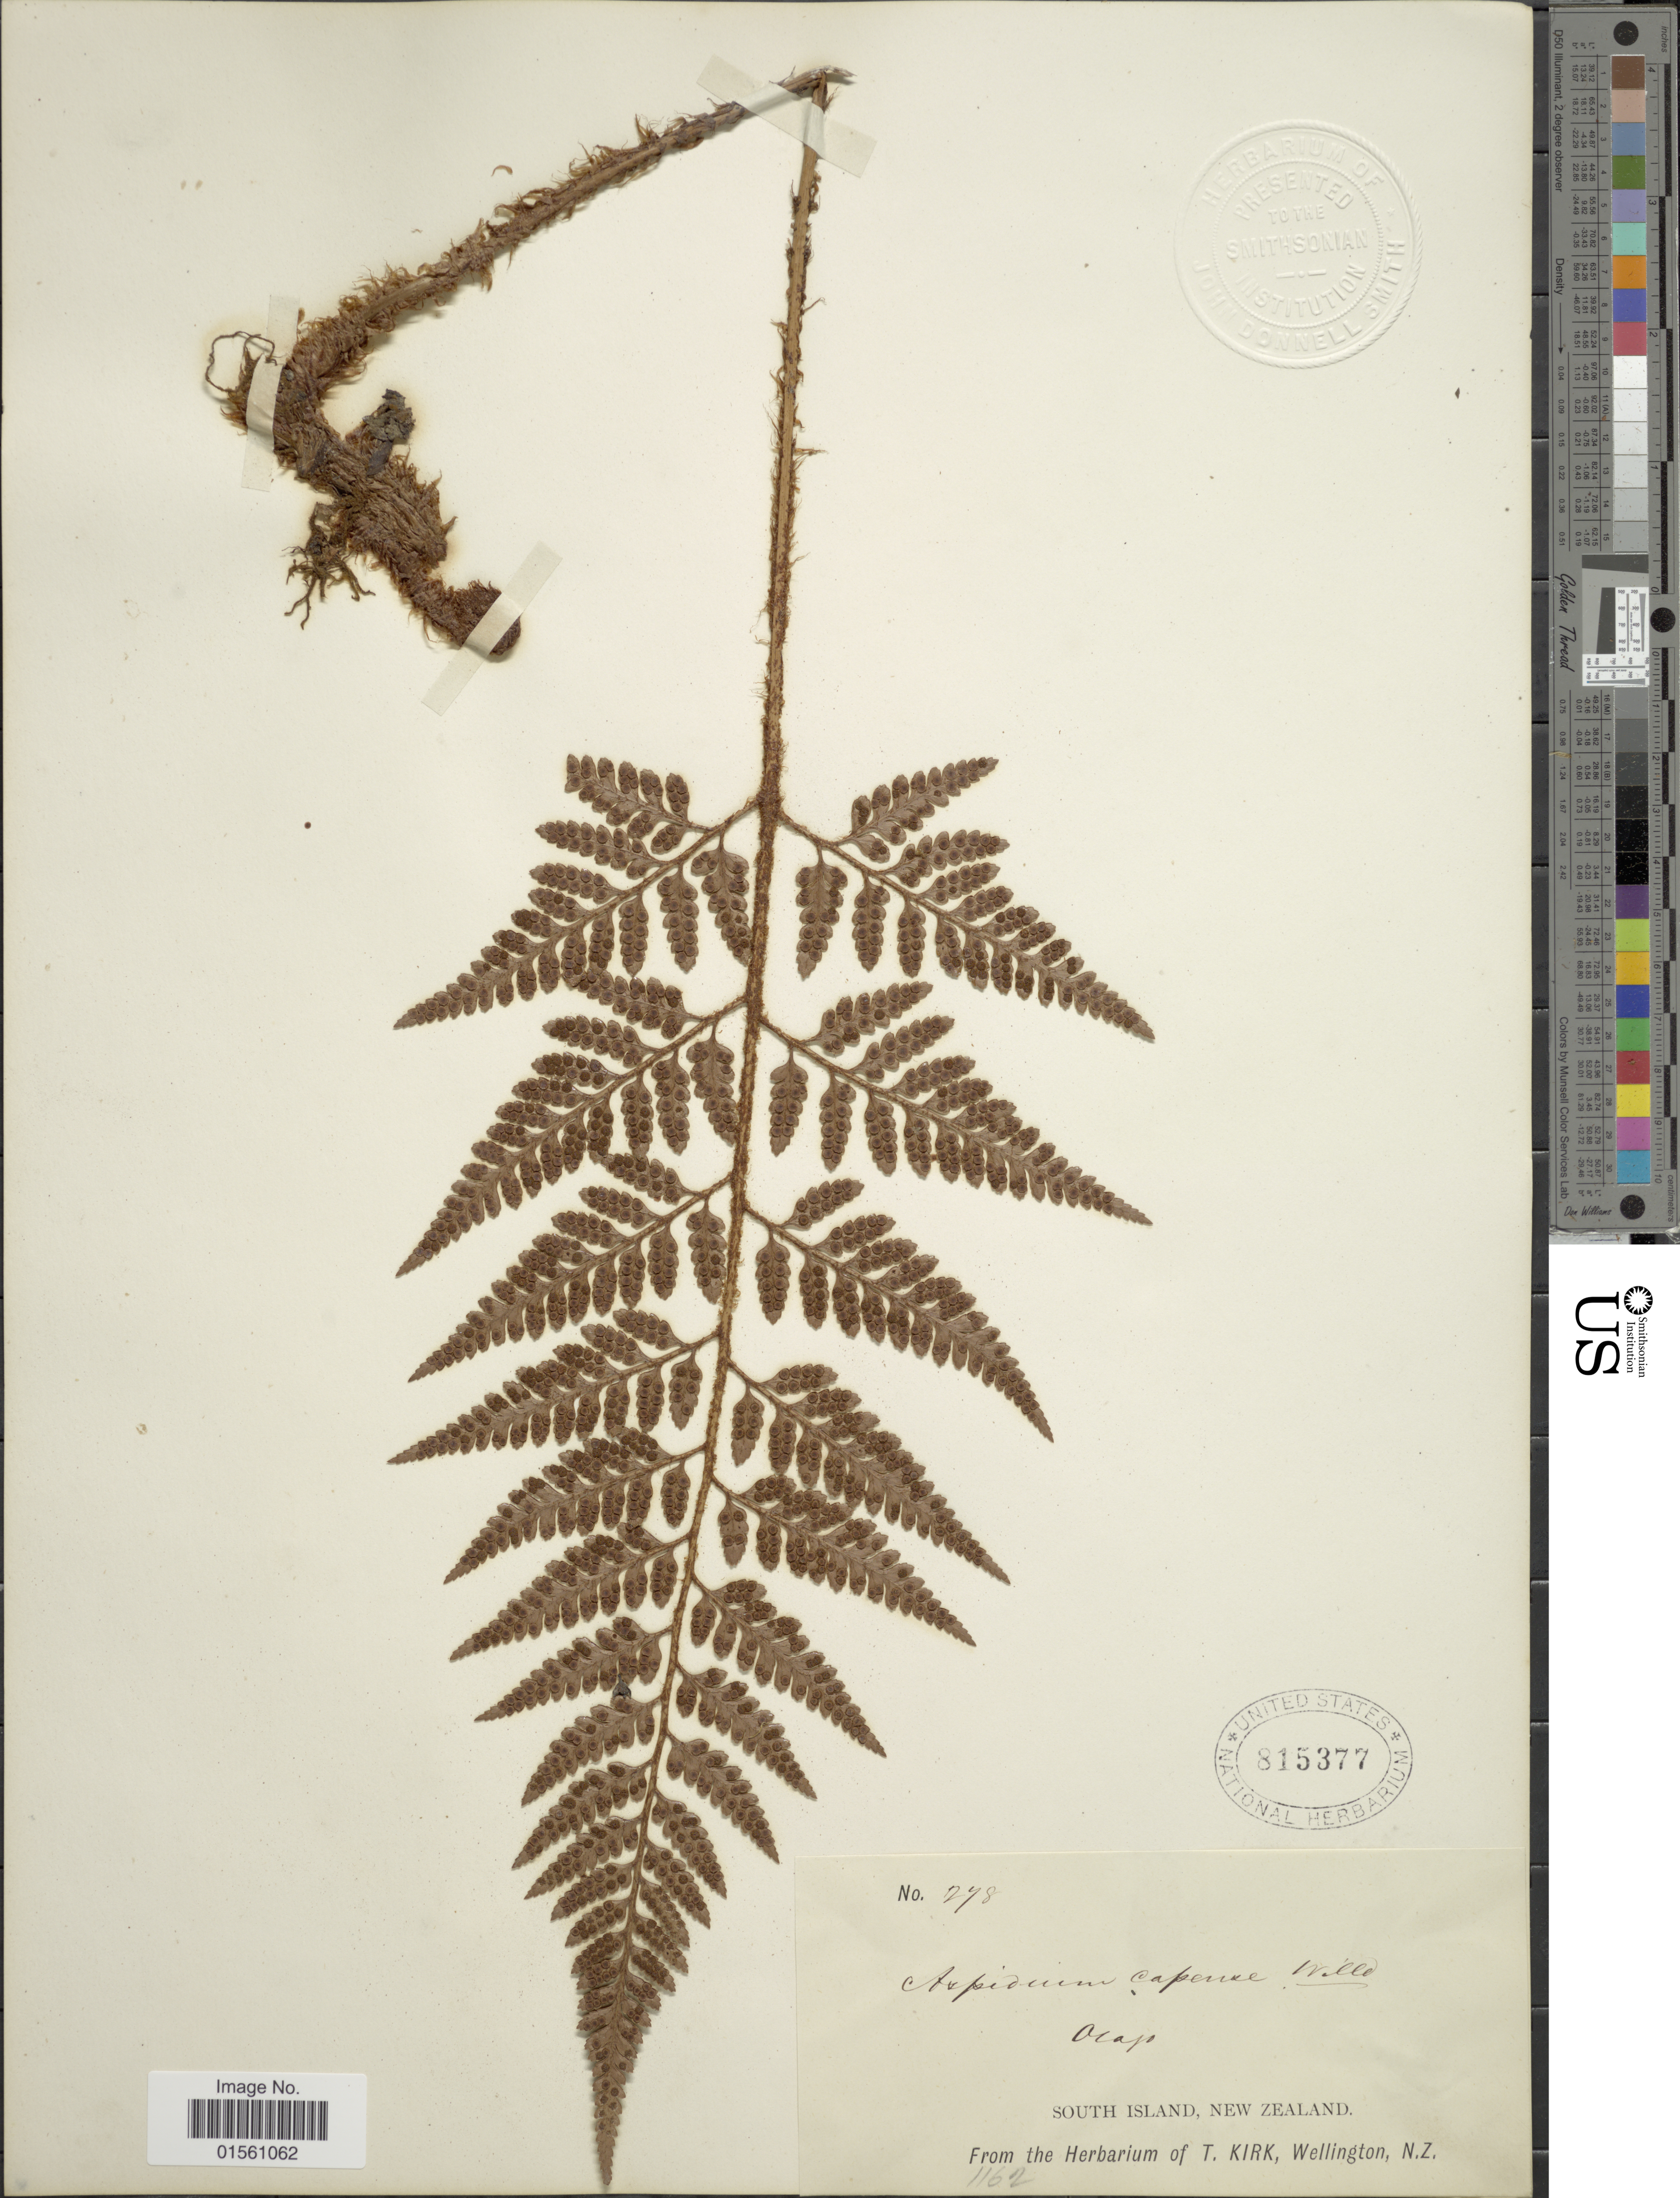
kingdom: Plantae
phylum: Tracheophyta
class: Polypodiopsida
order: Polypodiales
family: Dryopteridaceae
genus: Rumohra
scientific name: Rumohra adiantiformis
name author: (G. Forst.) Ching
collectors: ex herb. T. Kirk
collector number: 278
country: New Zealand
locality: South Island, New Zealand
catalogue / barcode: US 815377